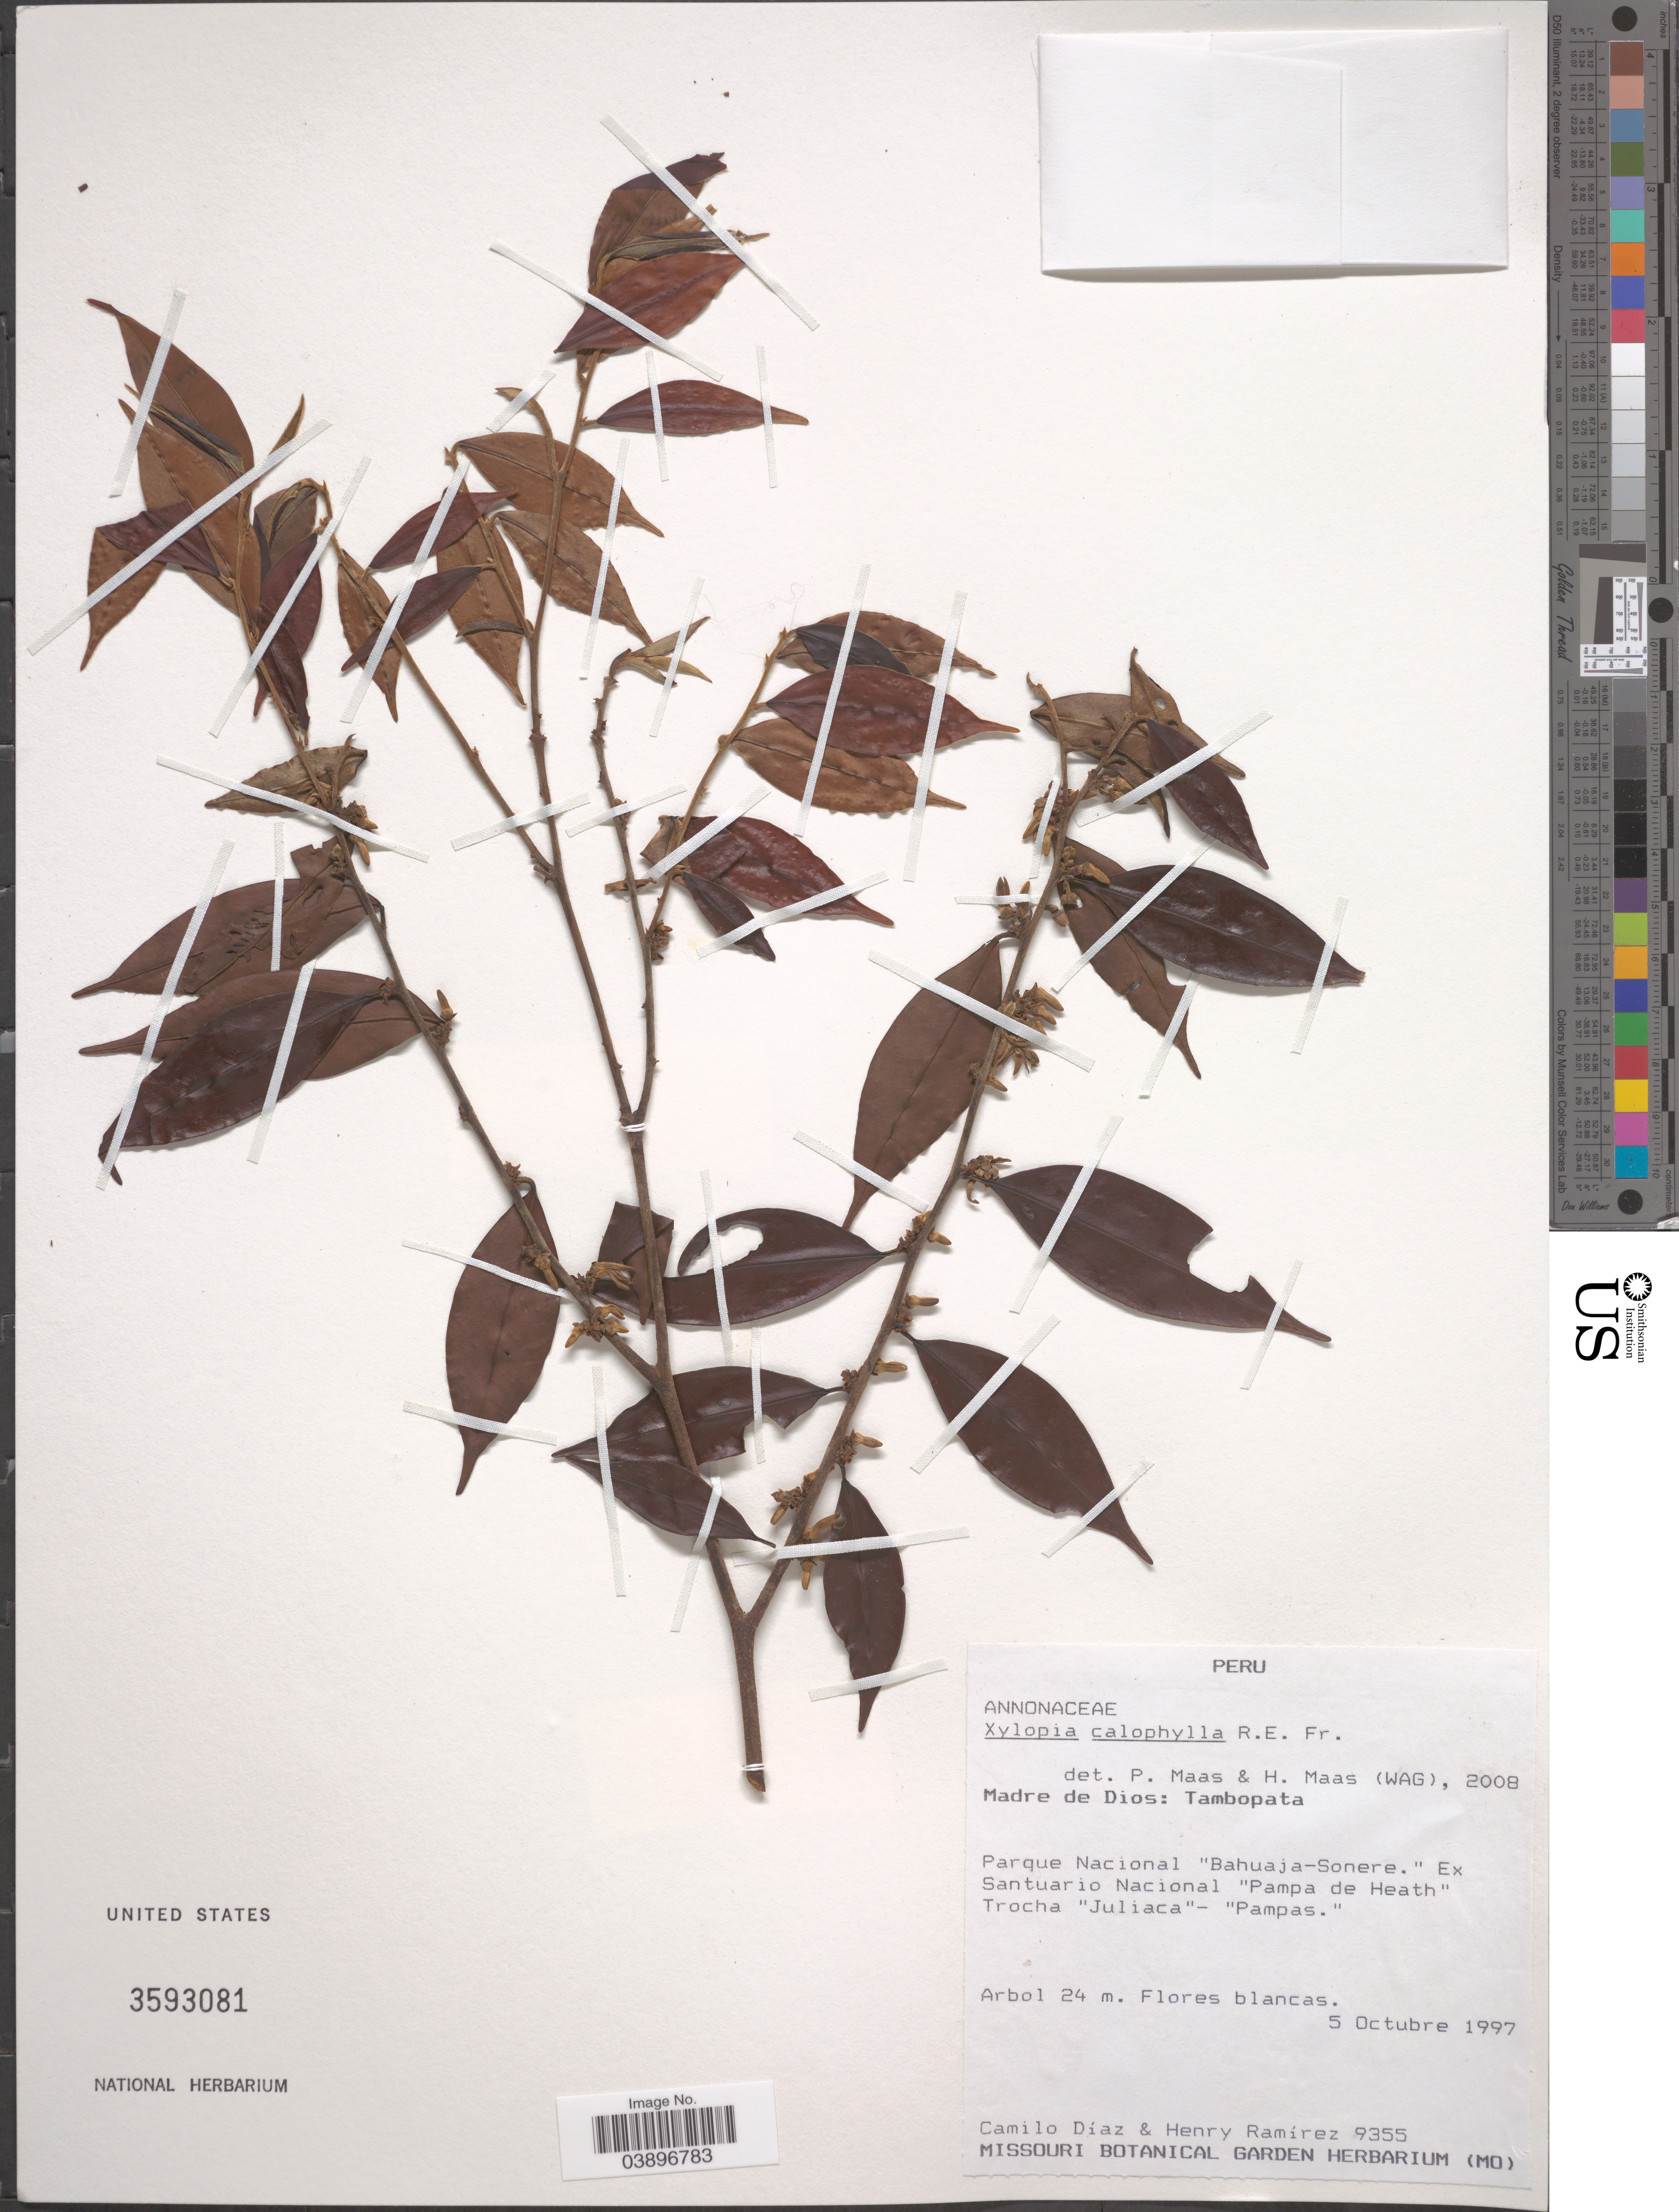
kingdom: Plantae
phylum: Tracheophyta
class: Magnoliopsida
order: Magnoliales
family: Annonaceae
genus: Xylopia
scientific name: Xylopia calophylla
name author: R.E. Fr.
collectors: C. Díaz & H. Ramírez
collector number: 9355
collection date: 1997-10-05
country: Peru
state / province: Madre de Dios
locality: Tambopata. Parque Nacional "Bahuaja-Sonere." Ex Santuario Nacional "Pampa de Heath" Trocha "Juliaca"- "Pampas.".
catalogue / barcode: US 3593081